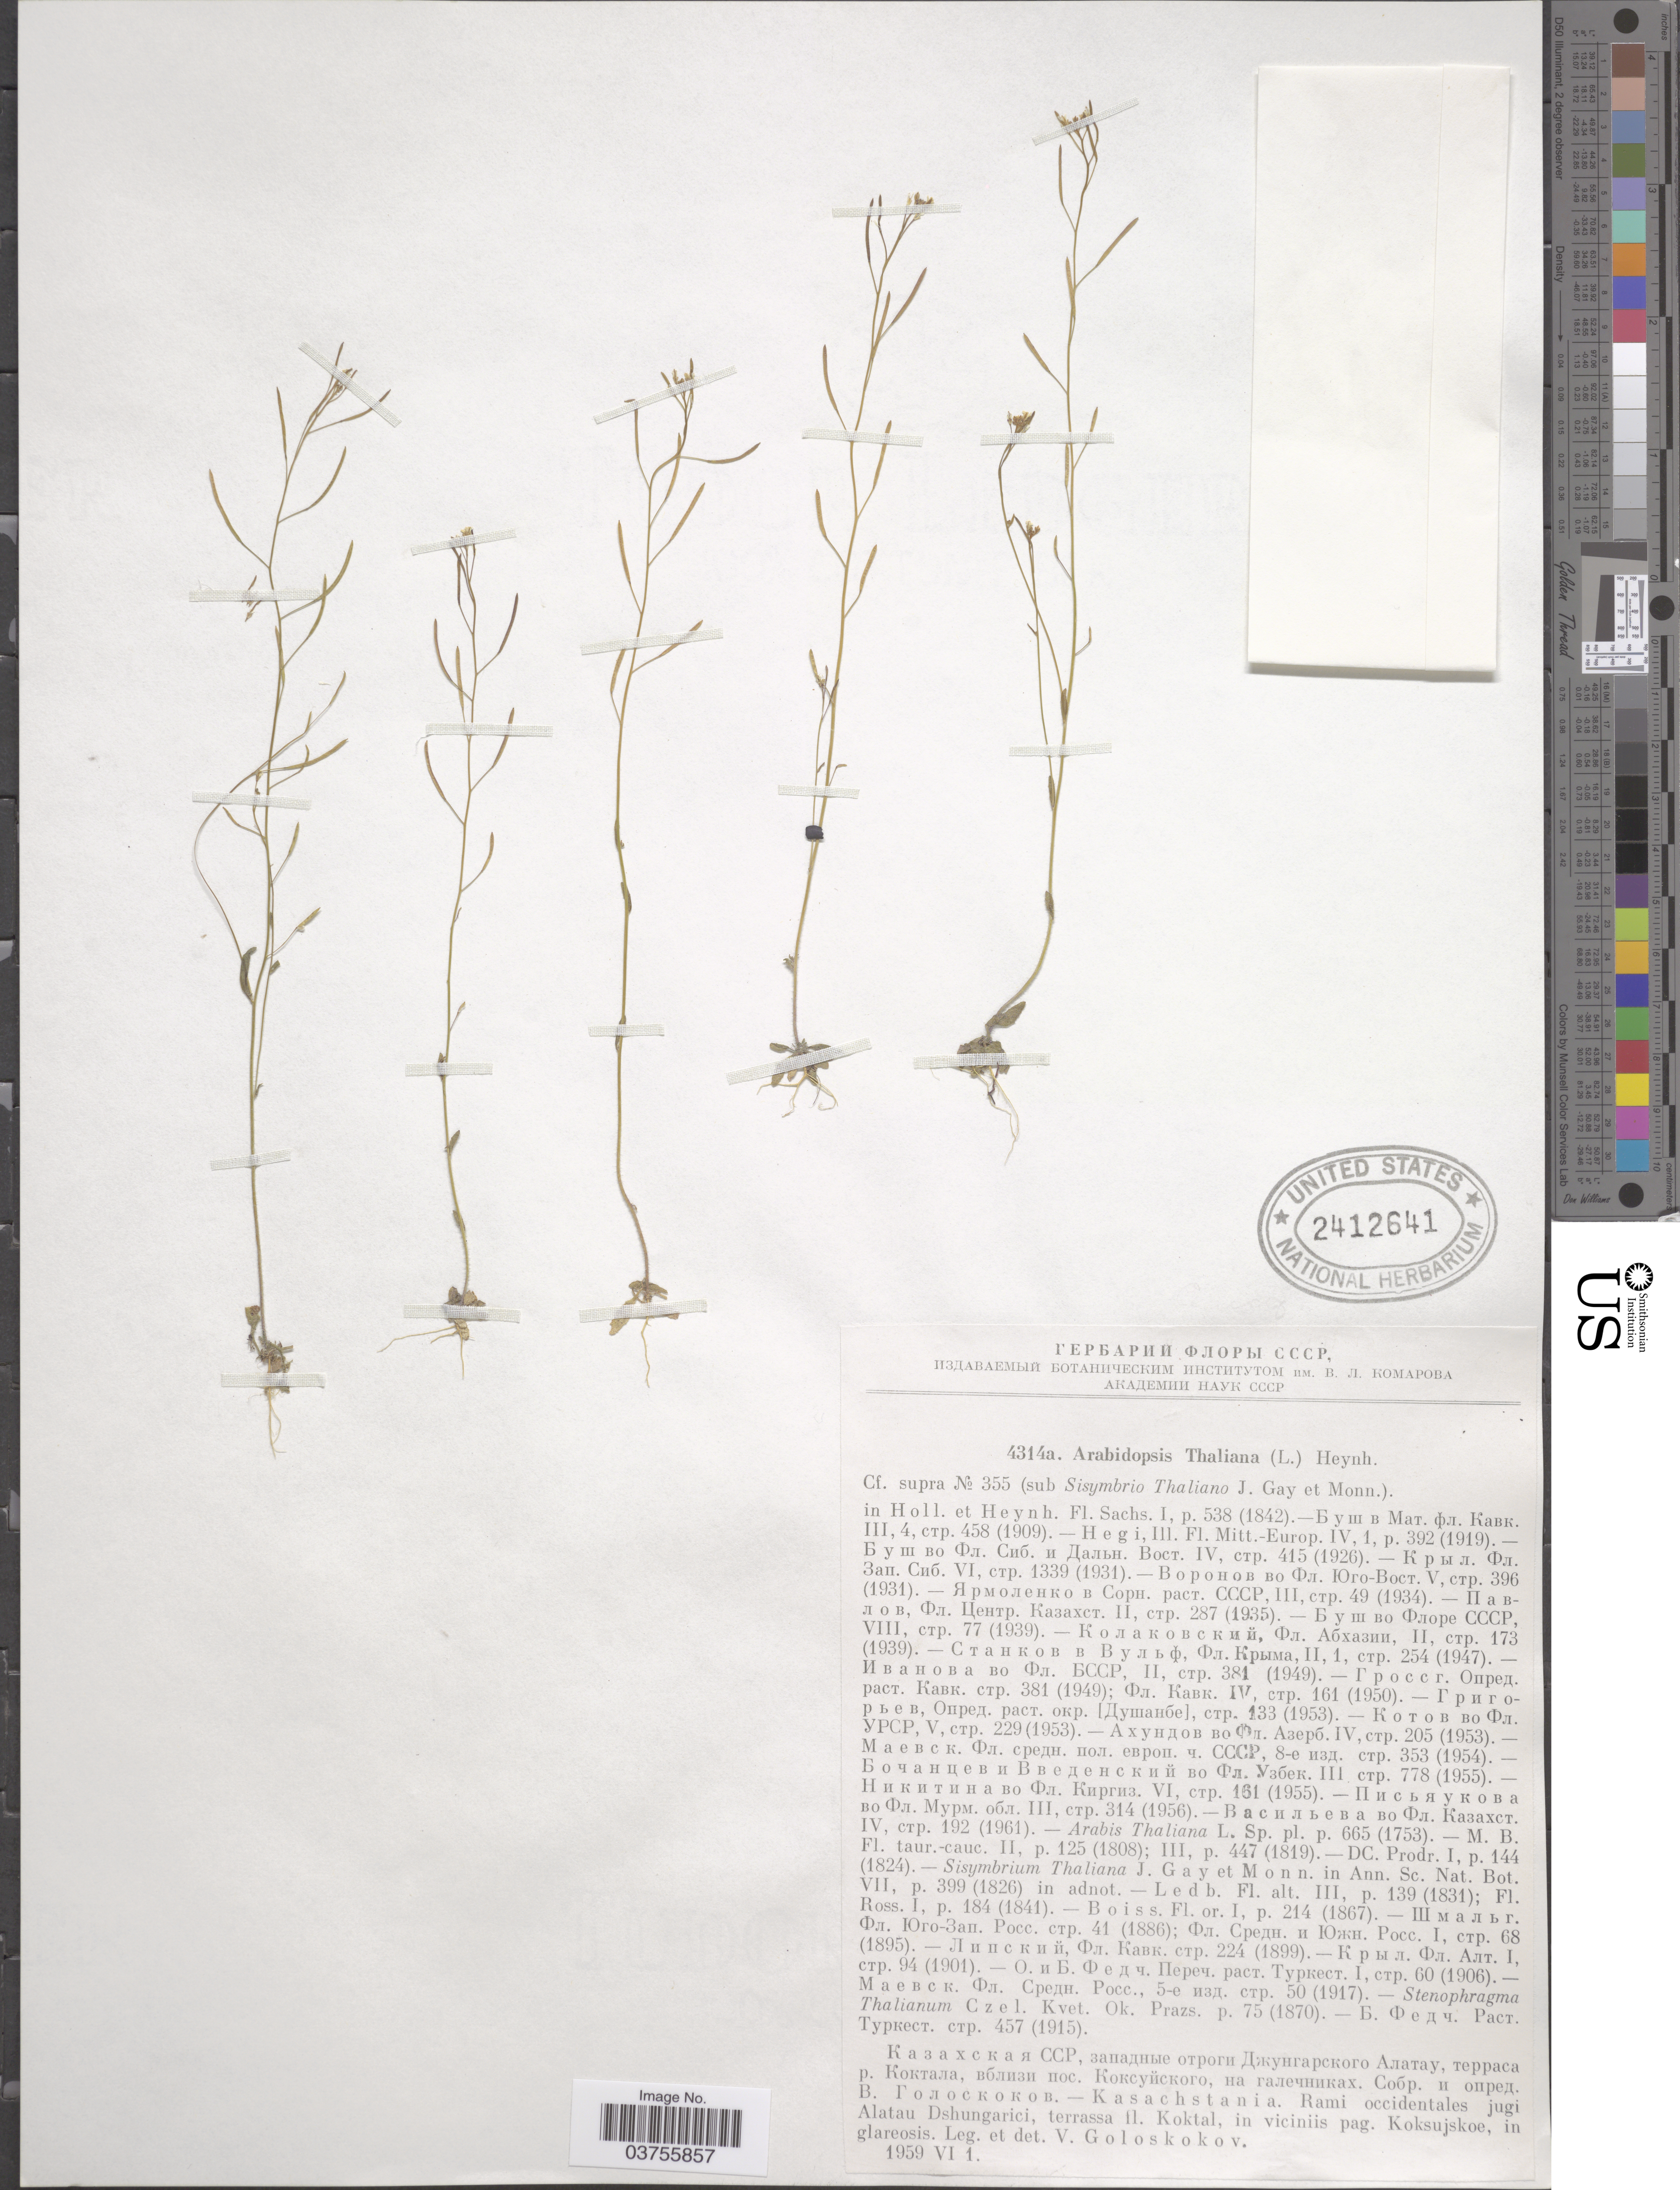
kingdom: Plantae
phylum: Tracheophyta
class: Magnoliopsida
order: Brassicales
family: Brassicaceae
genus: Arabidopsis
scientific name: Arabidopsis thaliana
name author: (L.) Heynh.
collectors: V. P. Goloskokov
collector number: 4314a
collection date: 1959-06-01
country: Kazakhstan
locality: Rami occidentales jugi Alatau Dshungarici, terrassa fl. Koktal, in viciniis pag. Koksujskoe.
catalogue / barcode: US 2412641